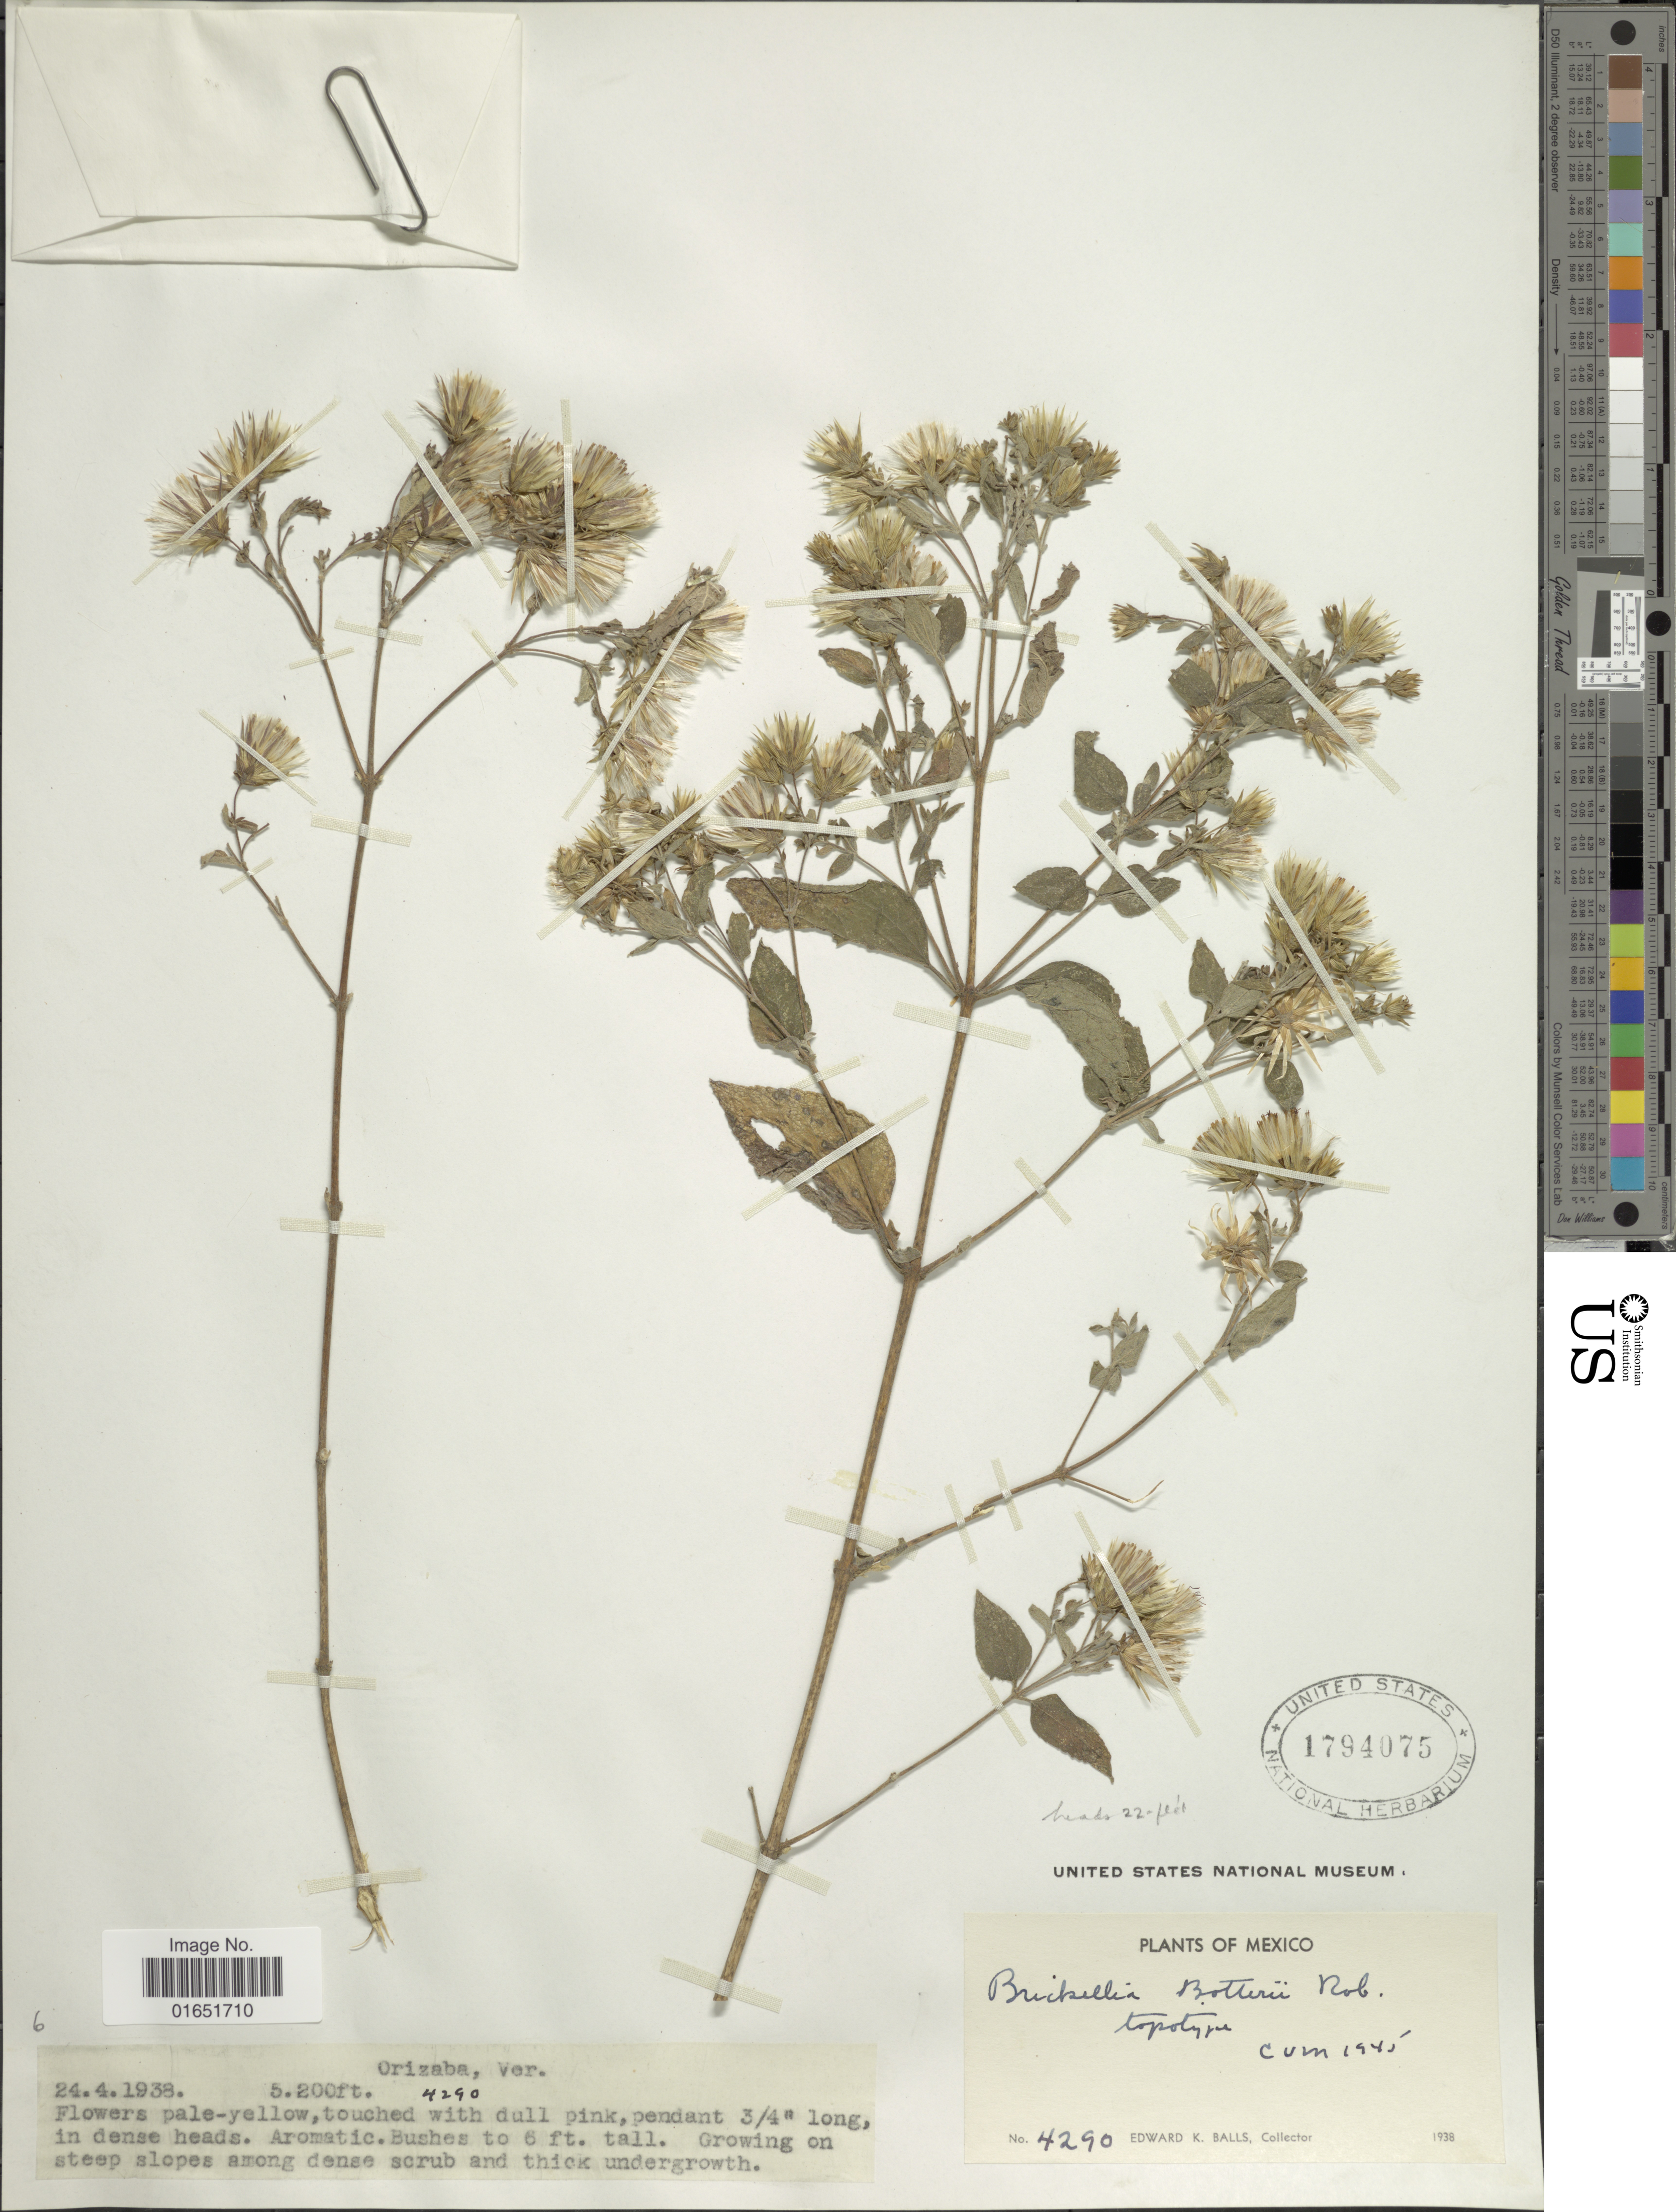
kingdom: Plantae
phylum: Tracheophyta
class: Magnoliopsida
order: Asterales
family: Asteraceae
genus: Brickellia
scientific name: Brickellia botterii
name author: B.L. Rob.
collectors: E. K. Balls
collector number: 4290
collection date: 1938-04-24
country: Mexico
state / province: Veracruz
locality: Orizaba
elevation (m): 1585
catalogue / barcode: US 1794075